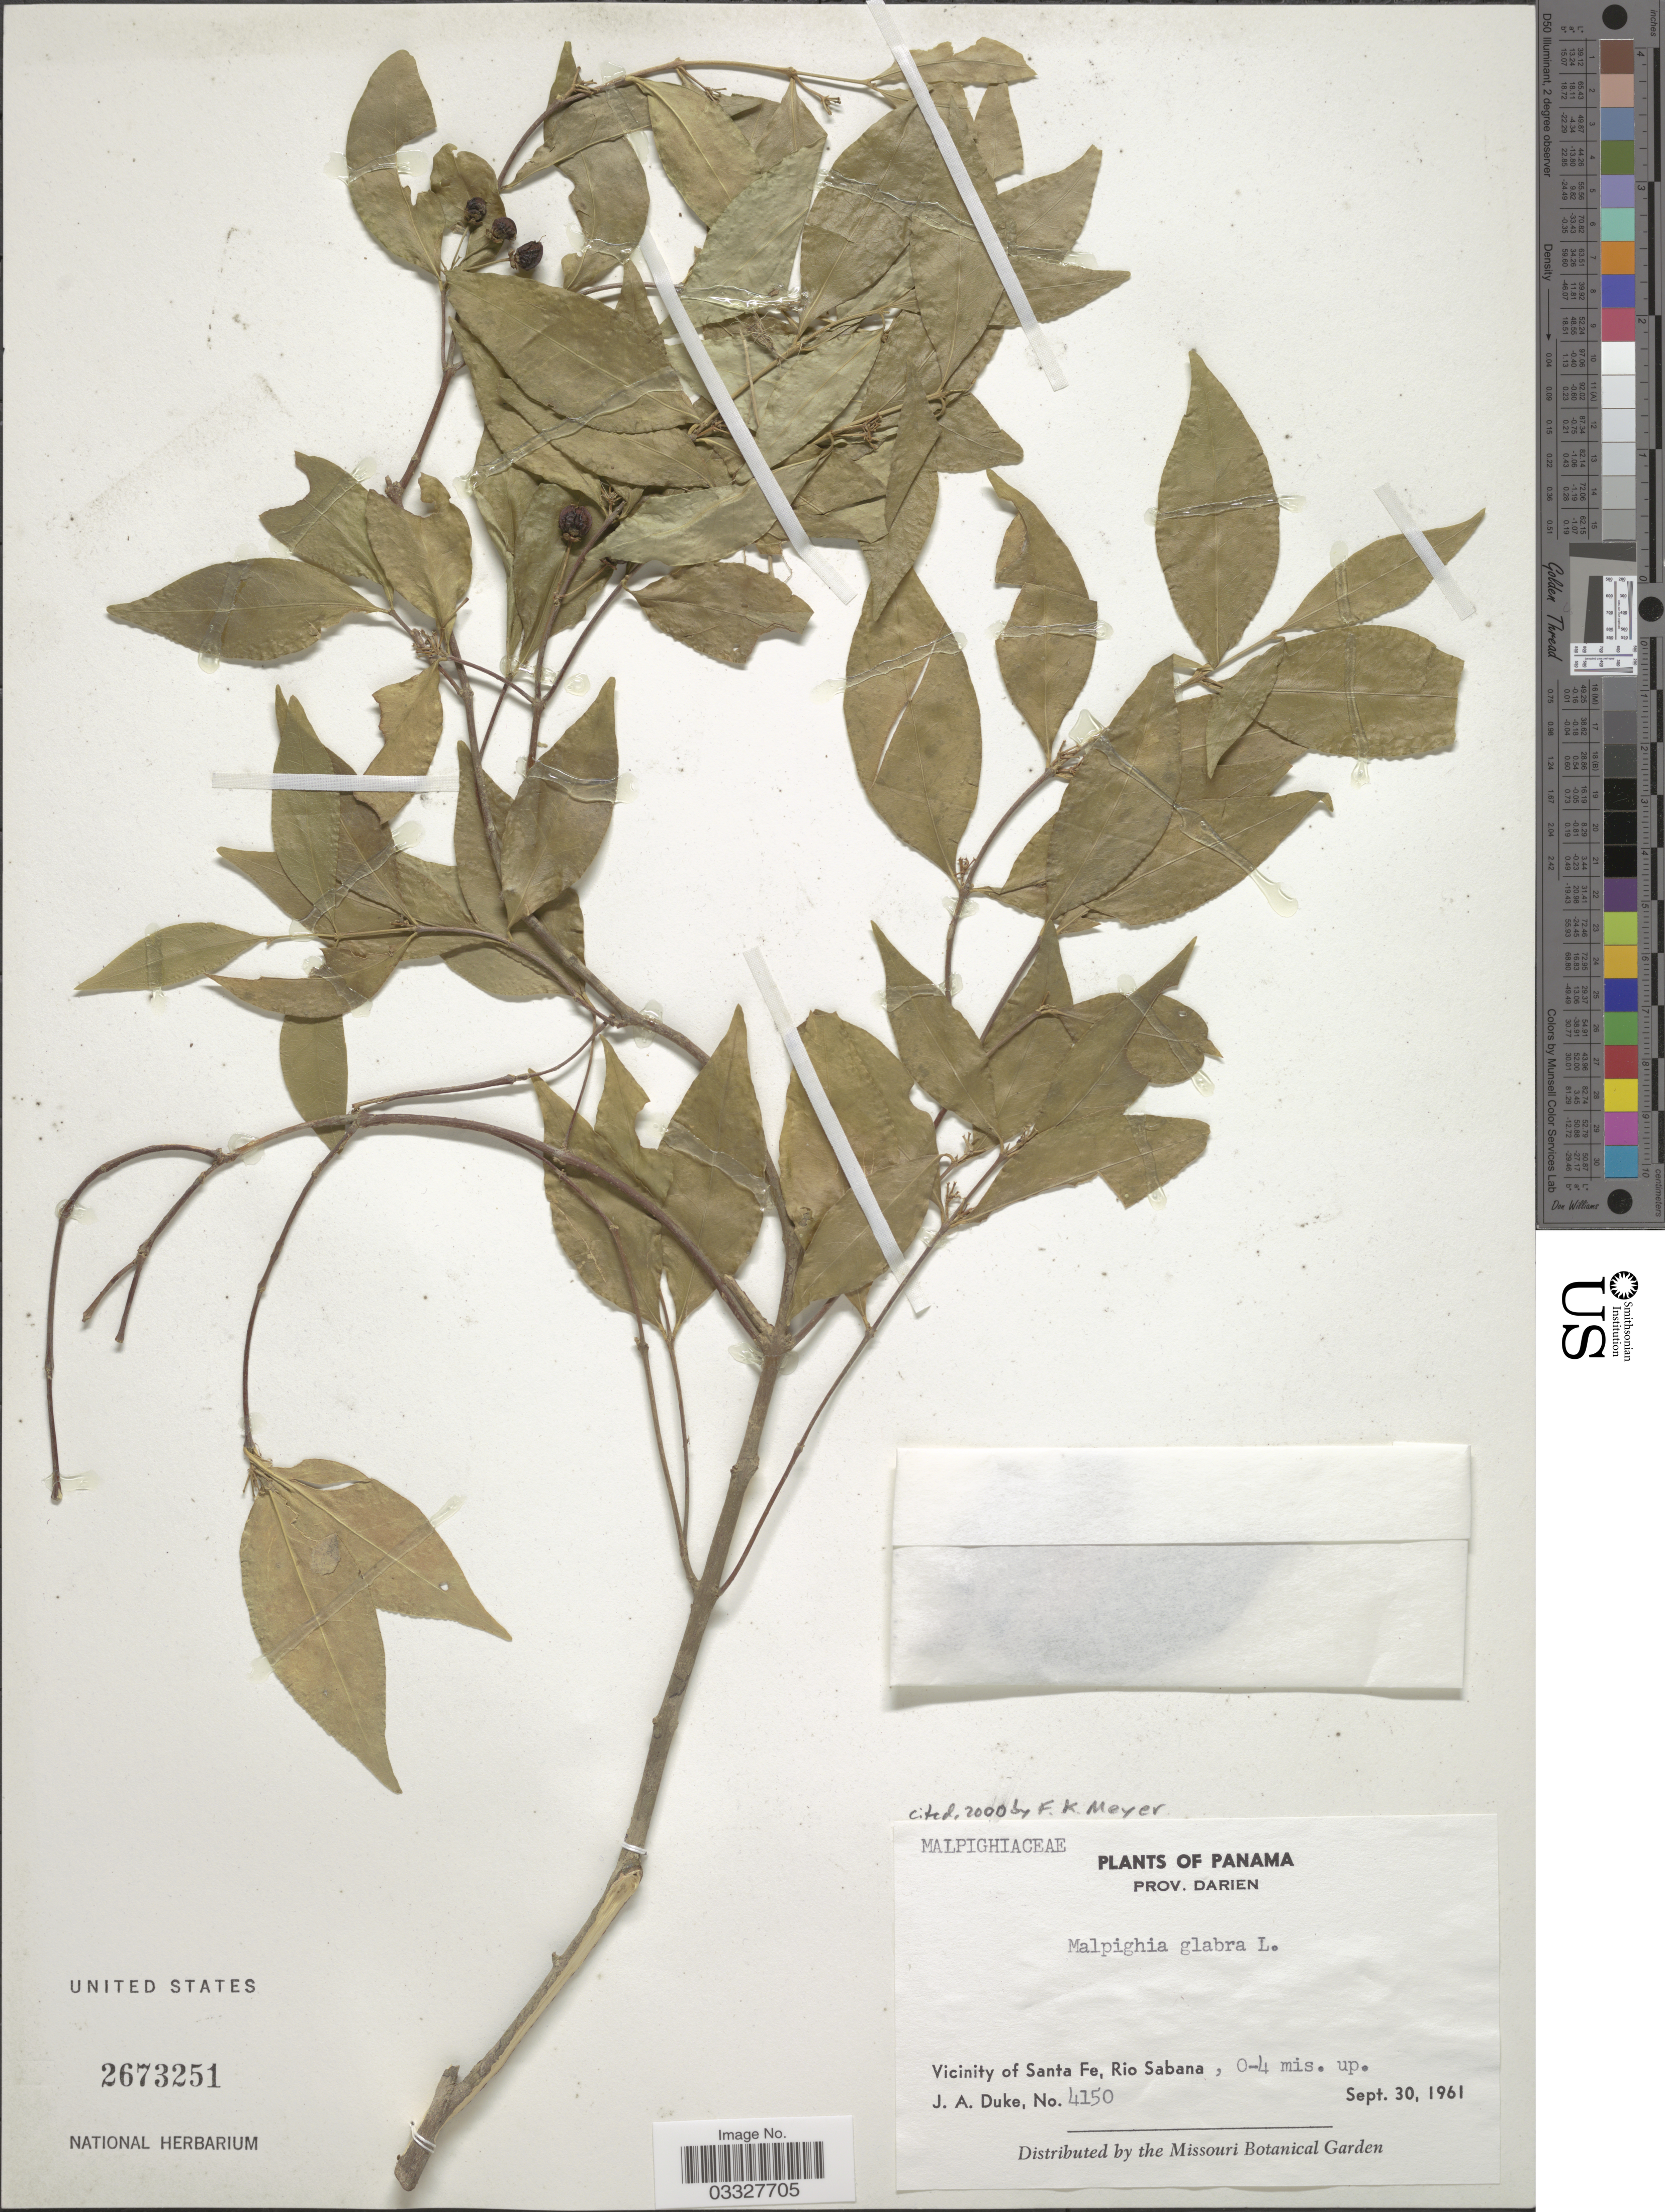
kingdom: Plantae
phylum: Tracheophyta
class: Magnoliopsida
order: Malpighiales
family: Malpighiaceae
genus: Malpighia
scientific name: Malpighia glabra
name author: L.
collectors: J. A. Duke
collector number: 4150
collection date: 1961-09-30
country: Panama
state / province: Darién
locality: Vicinity of Santa Fe, Rio Sabana.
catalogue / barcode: US 2673251